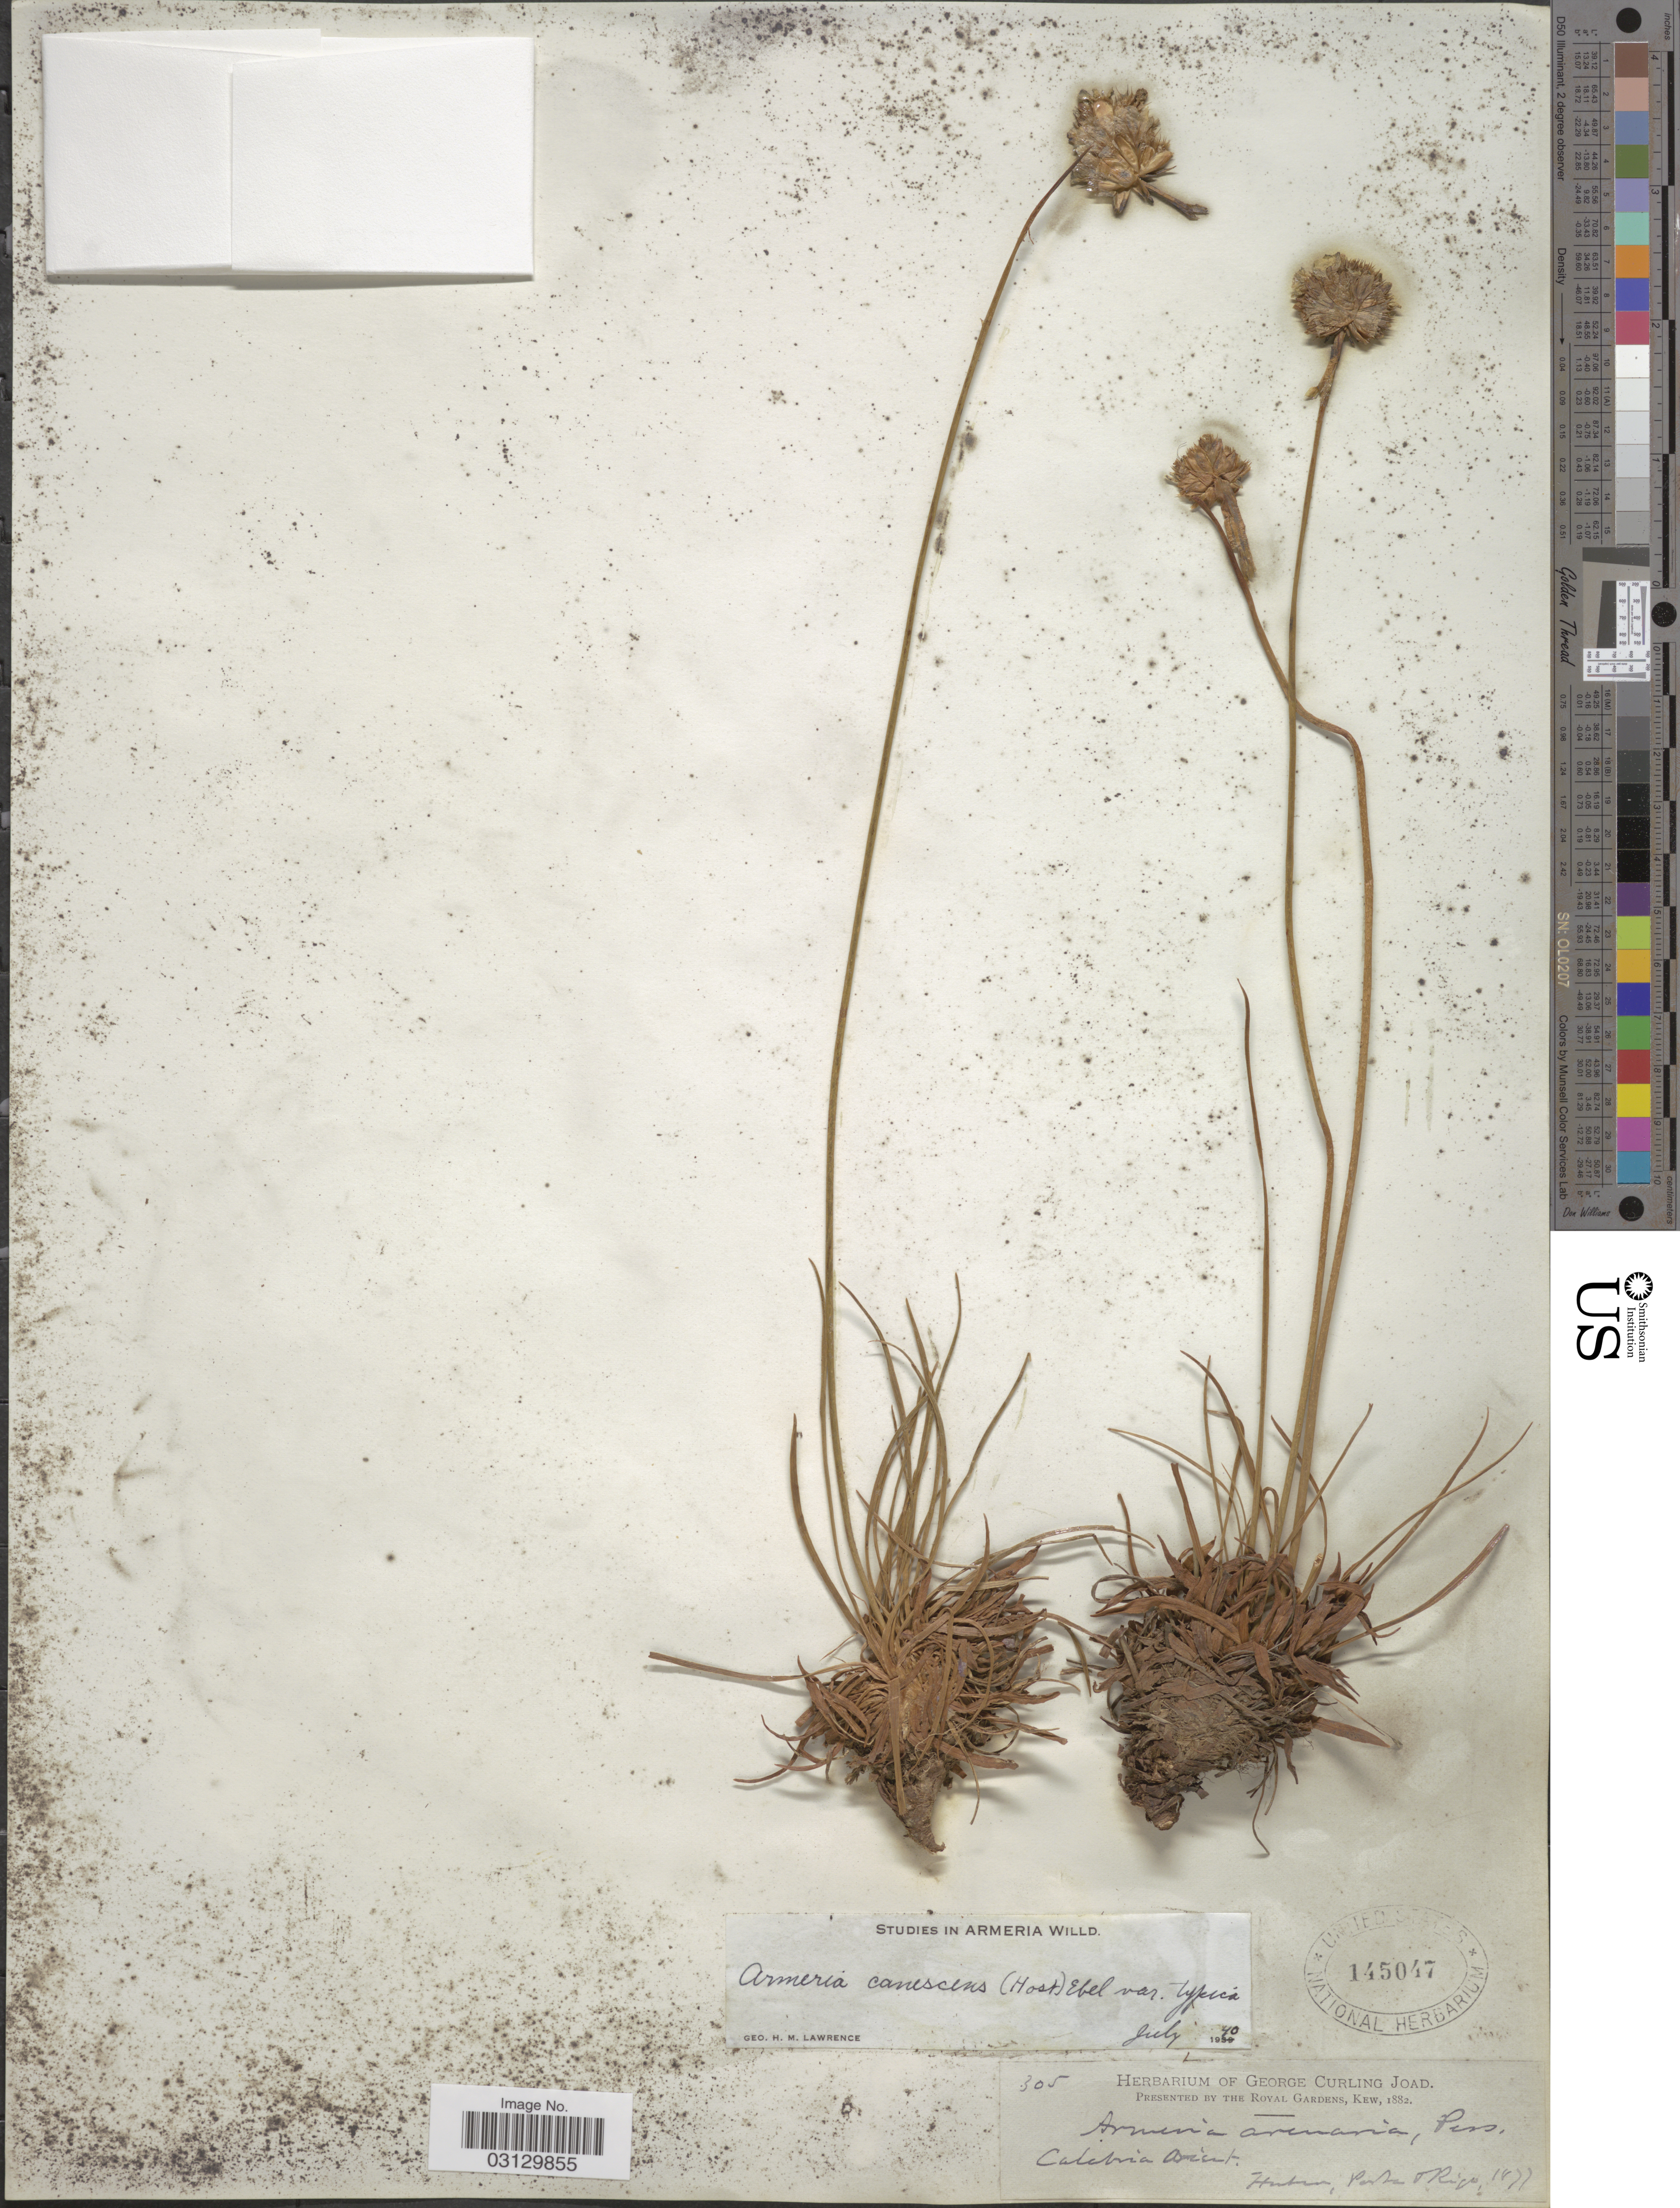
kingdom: Plantae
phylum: Tracheophyta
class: Magnoliopsida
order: Caryophyllales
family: Plumbaginaceae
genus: Armeria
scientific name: Armeria canescens var. canescens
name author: (Host) Boiss.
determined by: Lawrence, G. H. M.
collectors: Hector, -- Porta & -- Rigo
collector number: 305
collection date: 1877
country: Italy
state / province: Calabria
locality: Calabria Orient.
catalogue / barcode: US 145047